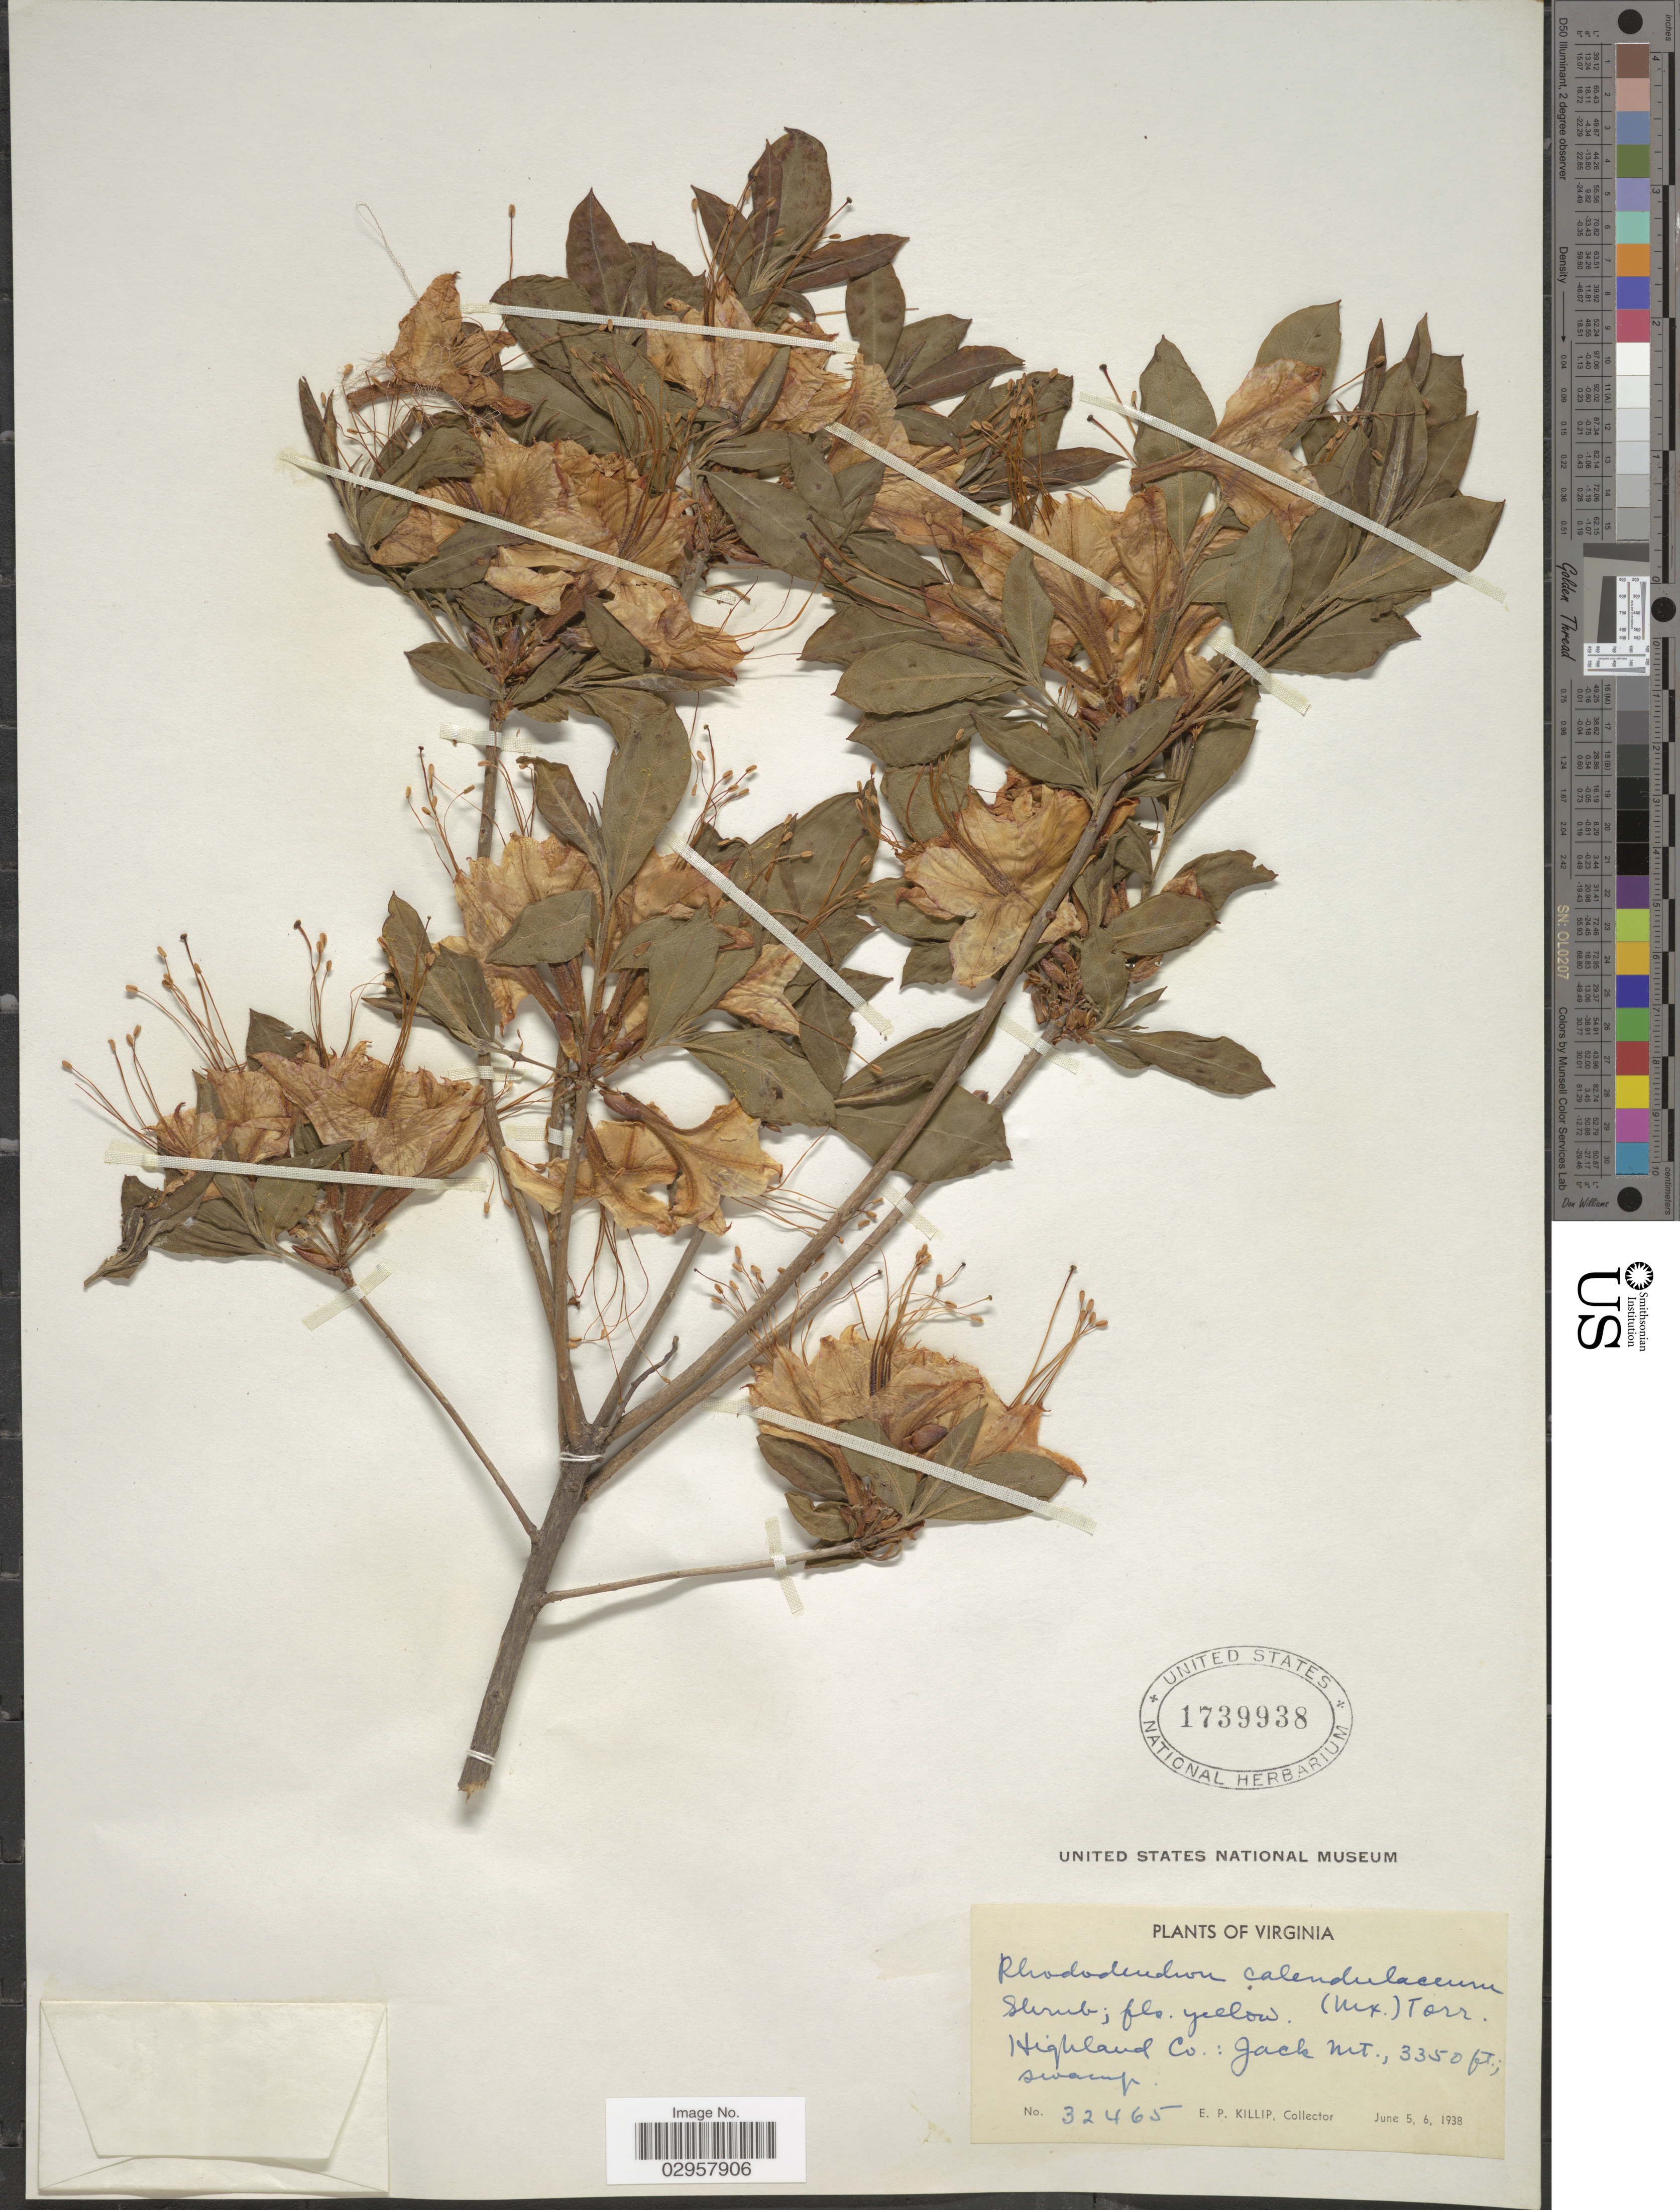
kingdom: Plantae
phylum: Tracheophyta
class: Magnoliopsida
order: Ericales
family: Ericaceae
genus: Rhododendron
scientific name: Rhododendron calendulaceum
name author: (Michx.) Torr.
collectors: E. P. Killip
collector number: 32465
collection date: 1938-06-05/1938-06-06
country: United States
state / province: Virginia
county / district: Highland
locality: Jack Mt.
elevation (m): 1021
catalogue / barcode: US 1739938